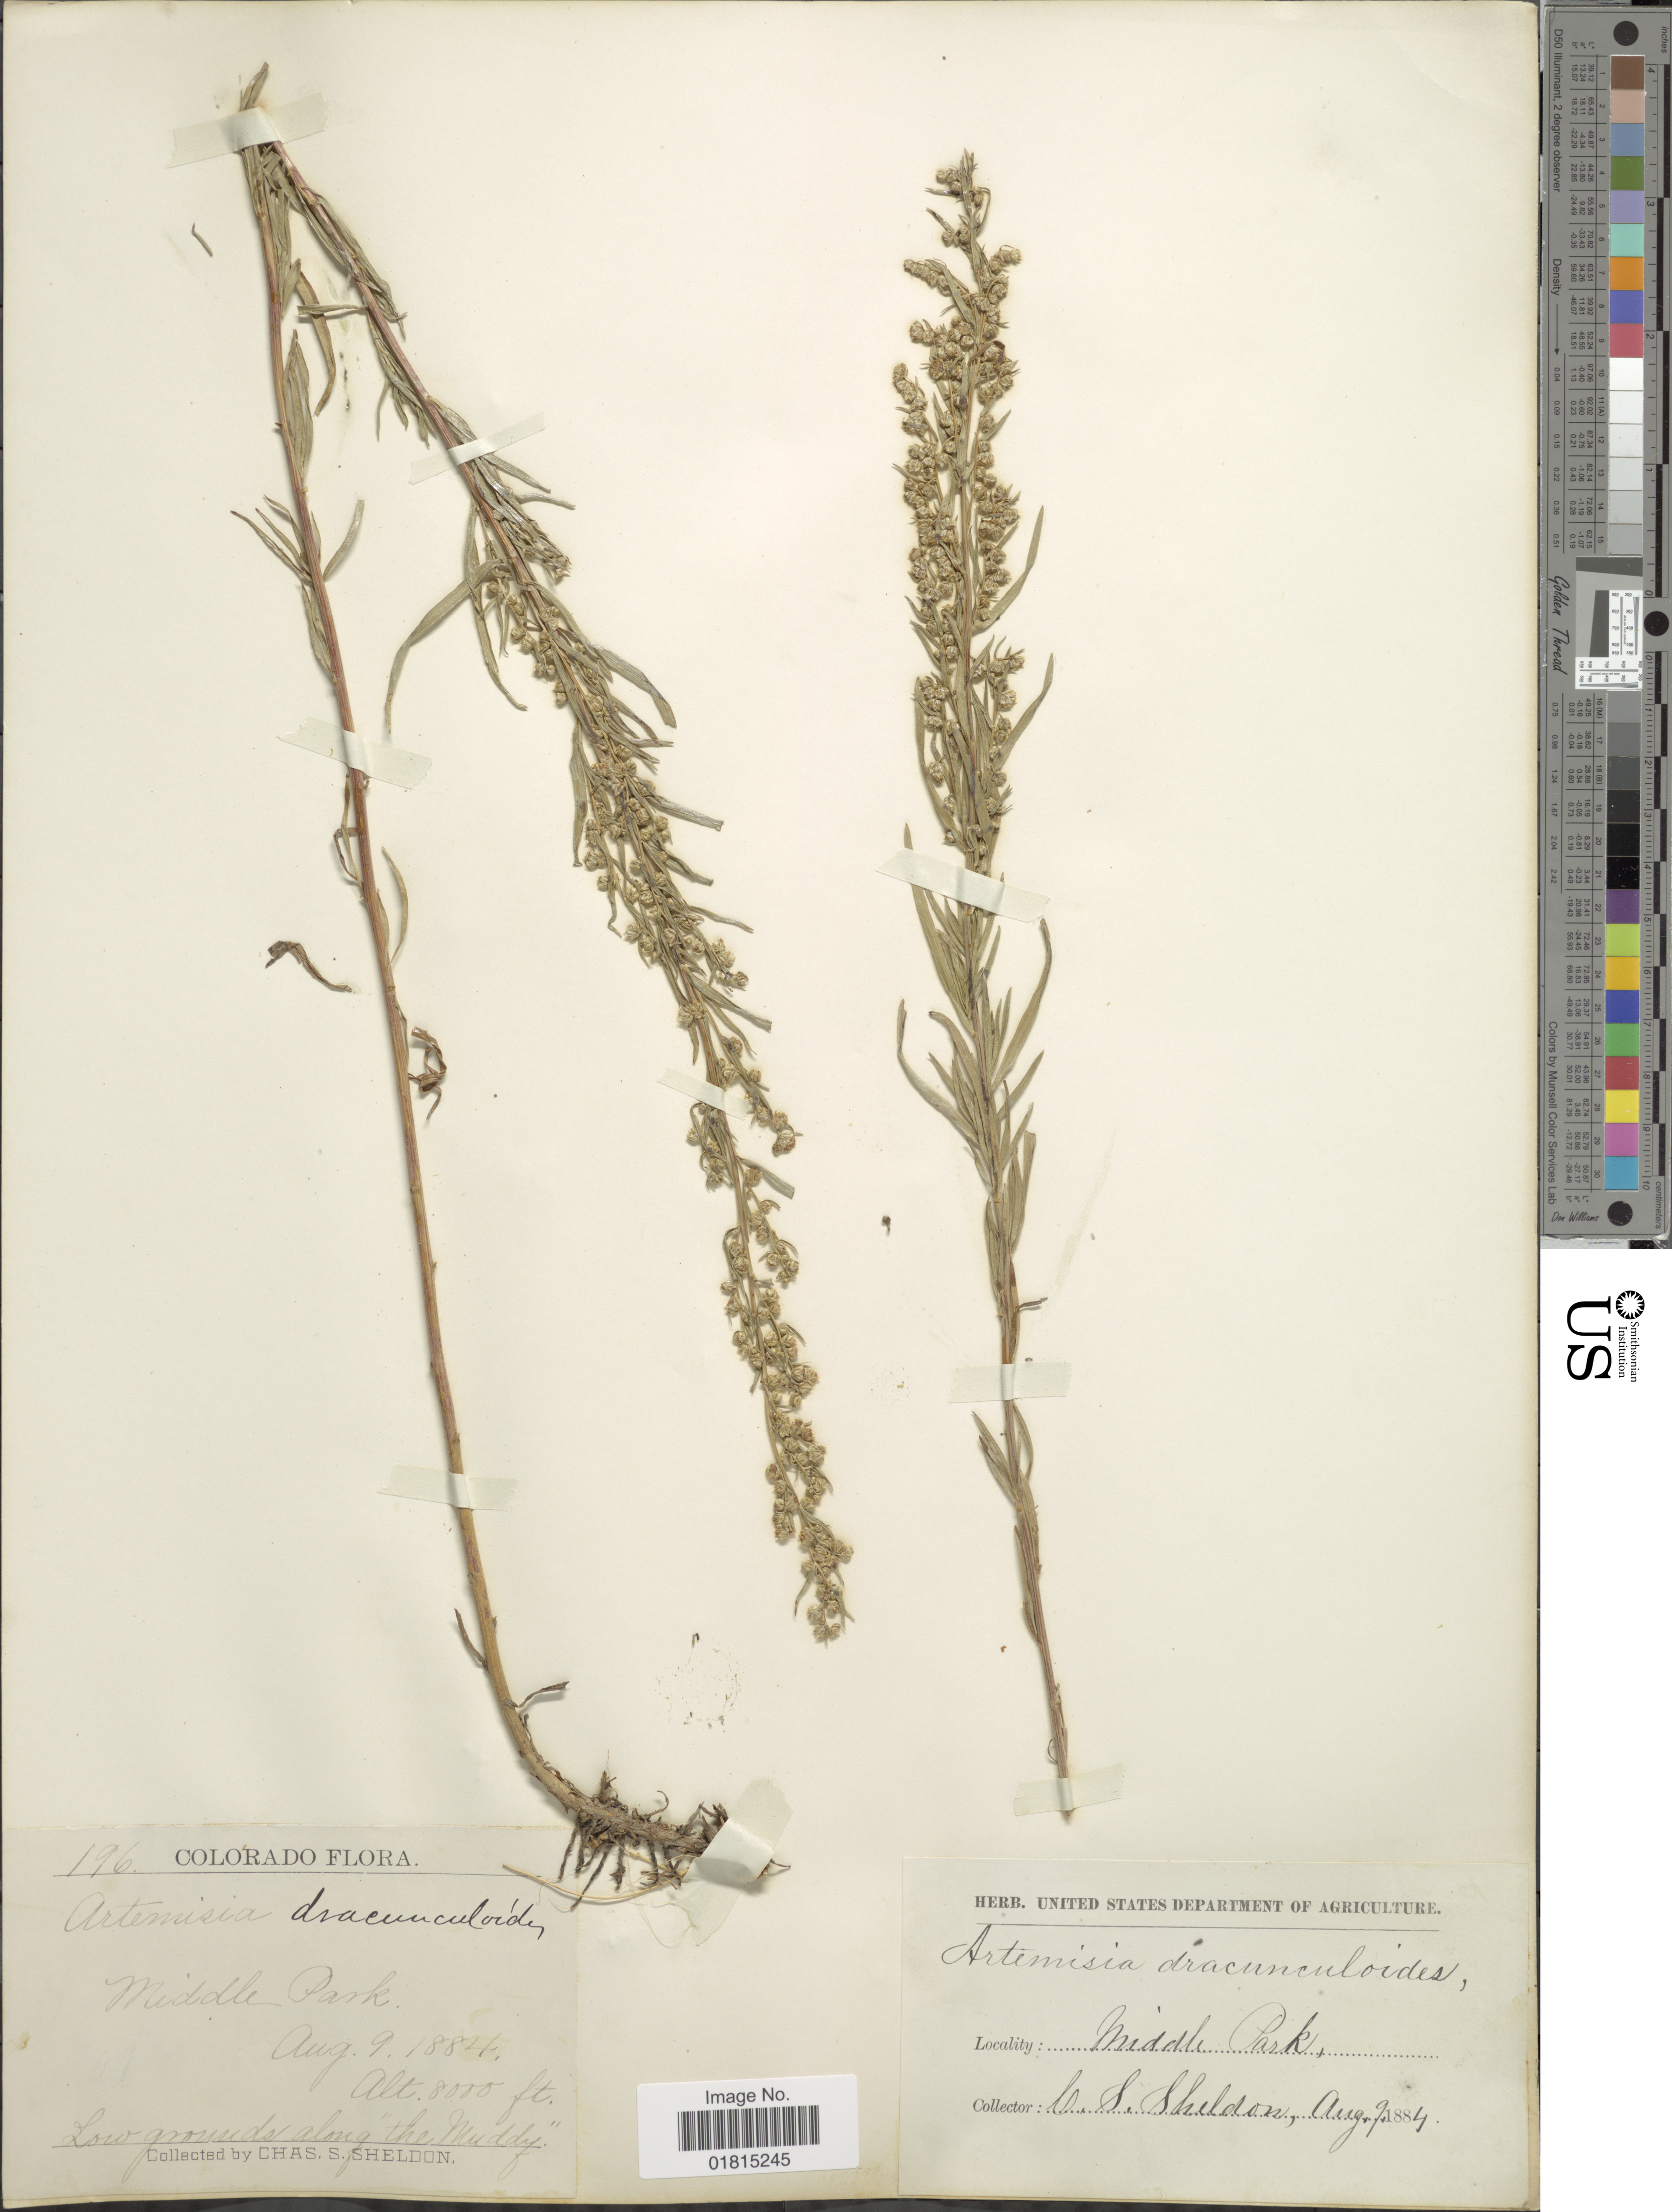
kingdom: Plantae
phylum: Tracheophyta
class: Magnoliopsida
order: Asterales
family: Asteraceae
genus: Artemisia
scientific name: Artemisia dracunculoides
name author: Pursh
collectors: C. S. Sheldon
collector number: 196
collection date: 1884-08-09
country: United States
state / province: Colorado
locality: Middle Park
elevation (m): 2438